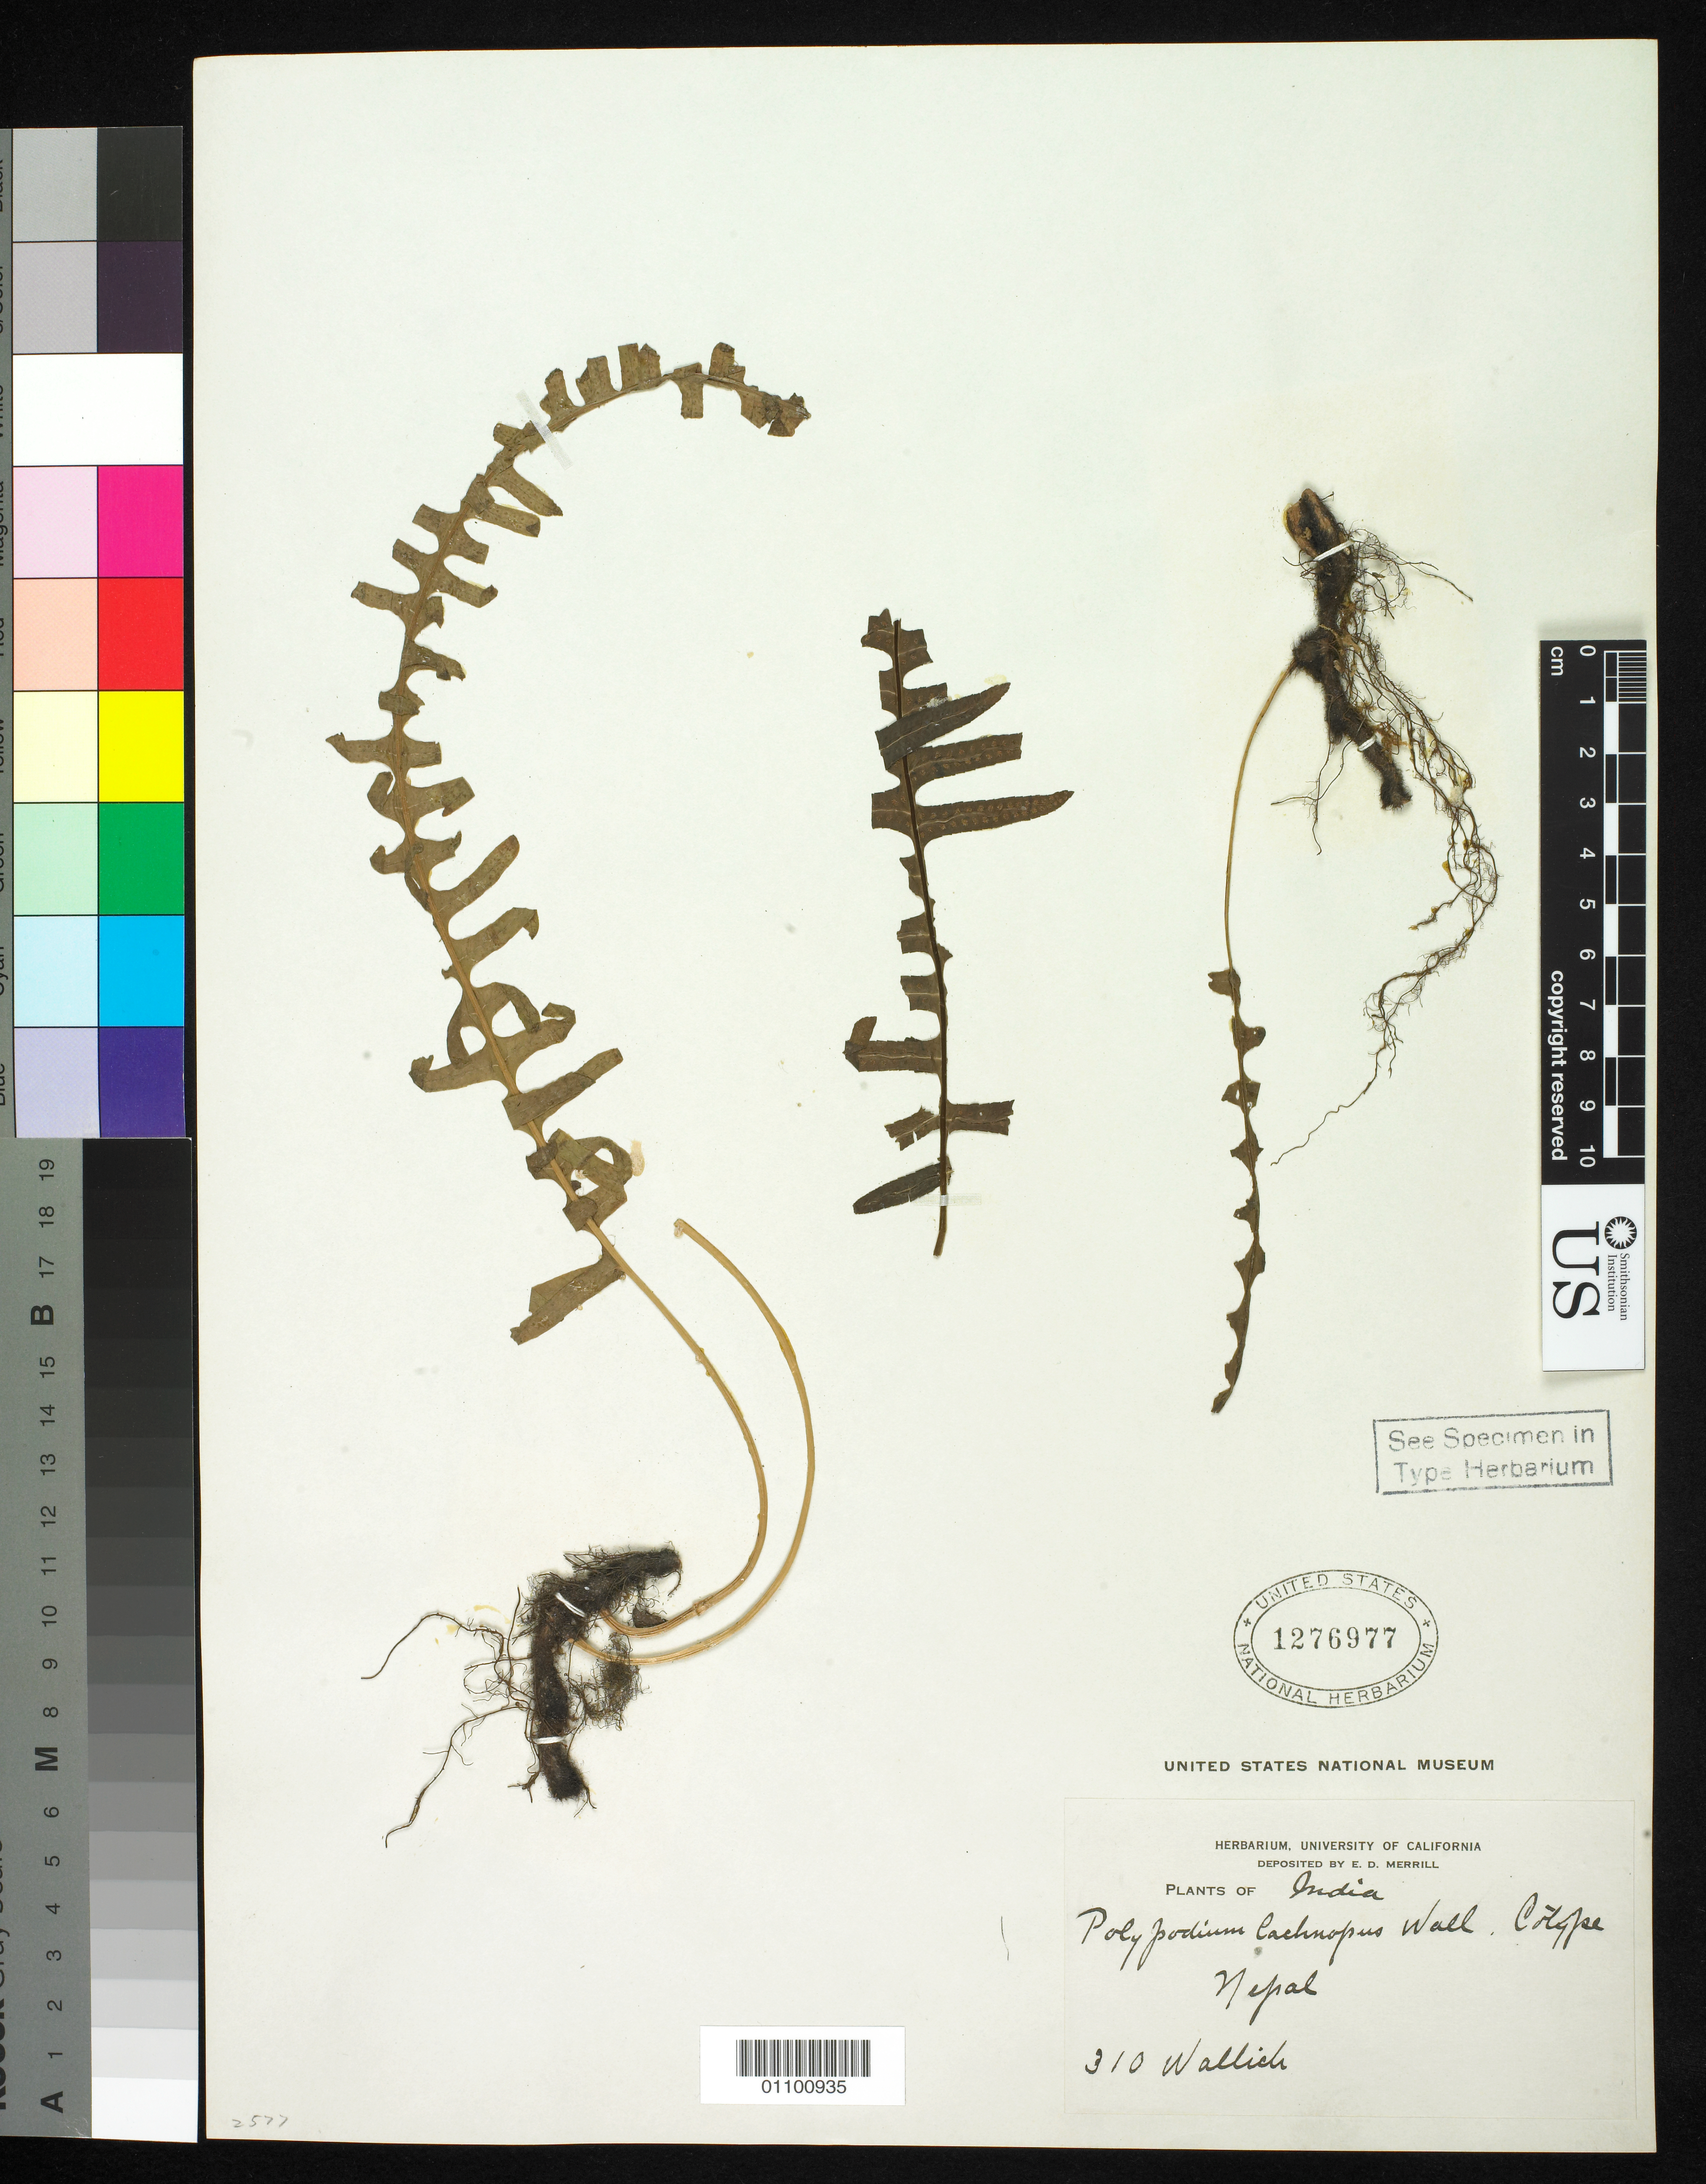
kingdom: Plantae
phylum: Tracheophyta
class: Polypodiopsida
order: Polypodiales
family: Polypodiaceae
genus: Polypodium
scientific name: Polypodium lachnopus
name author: Wall. ex Hook.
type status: Type Collection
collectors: N. Wallich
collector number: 310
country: Nepal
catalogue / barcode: US 1276977